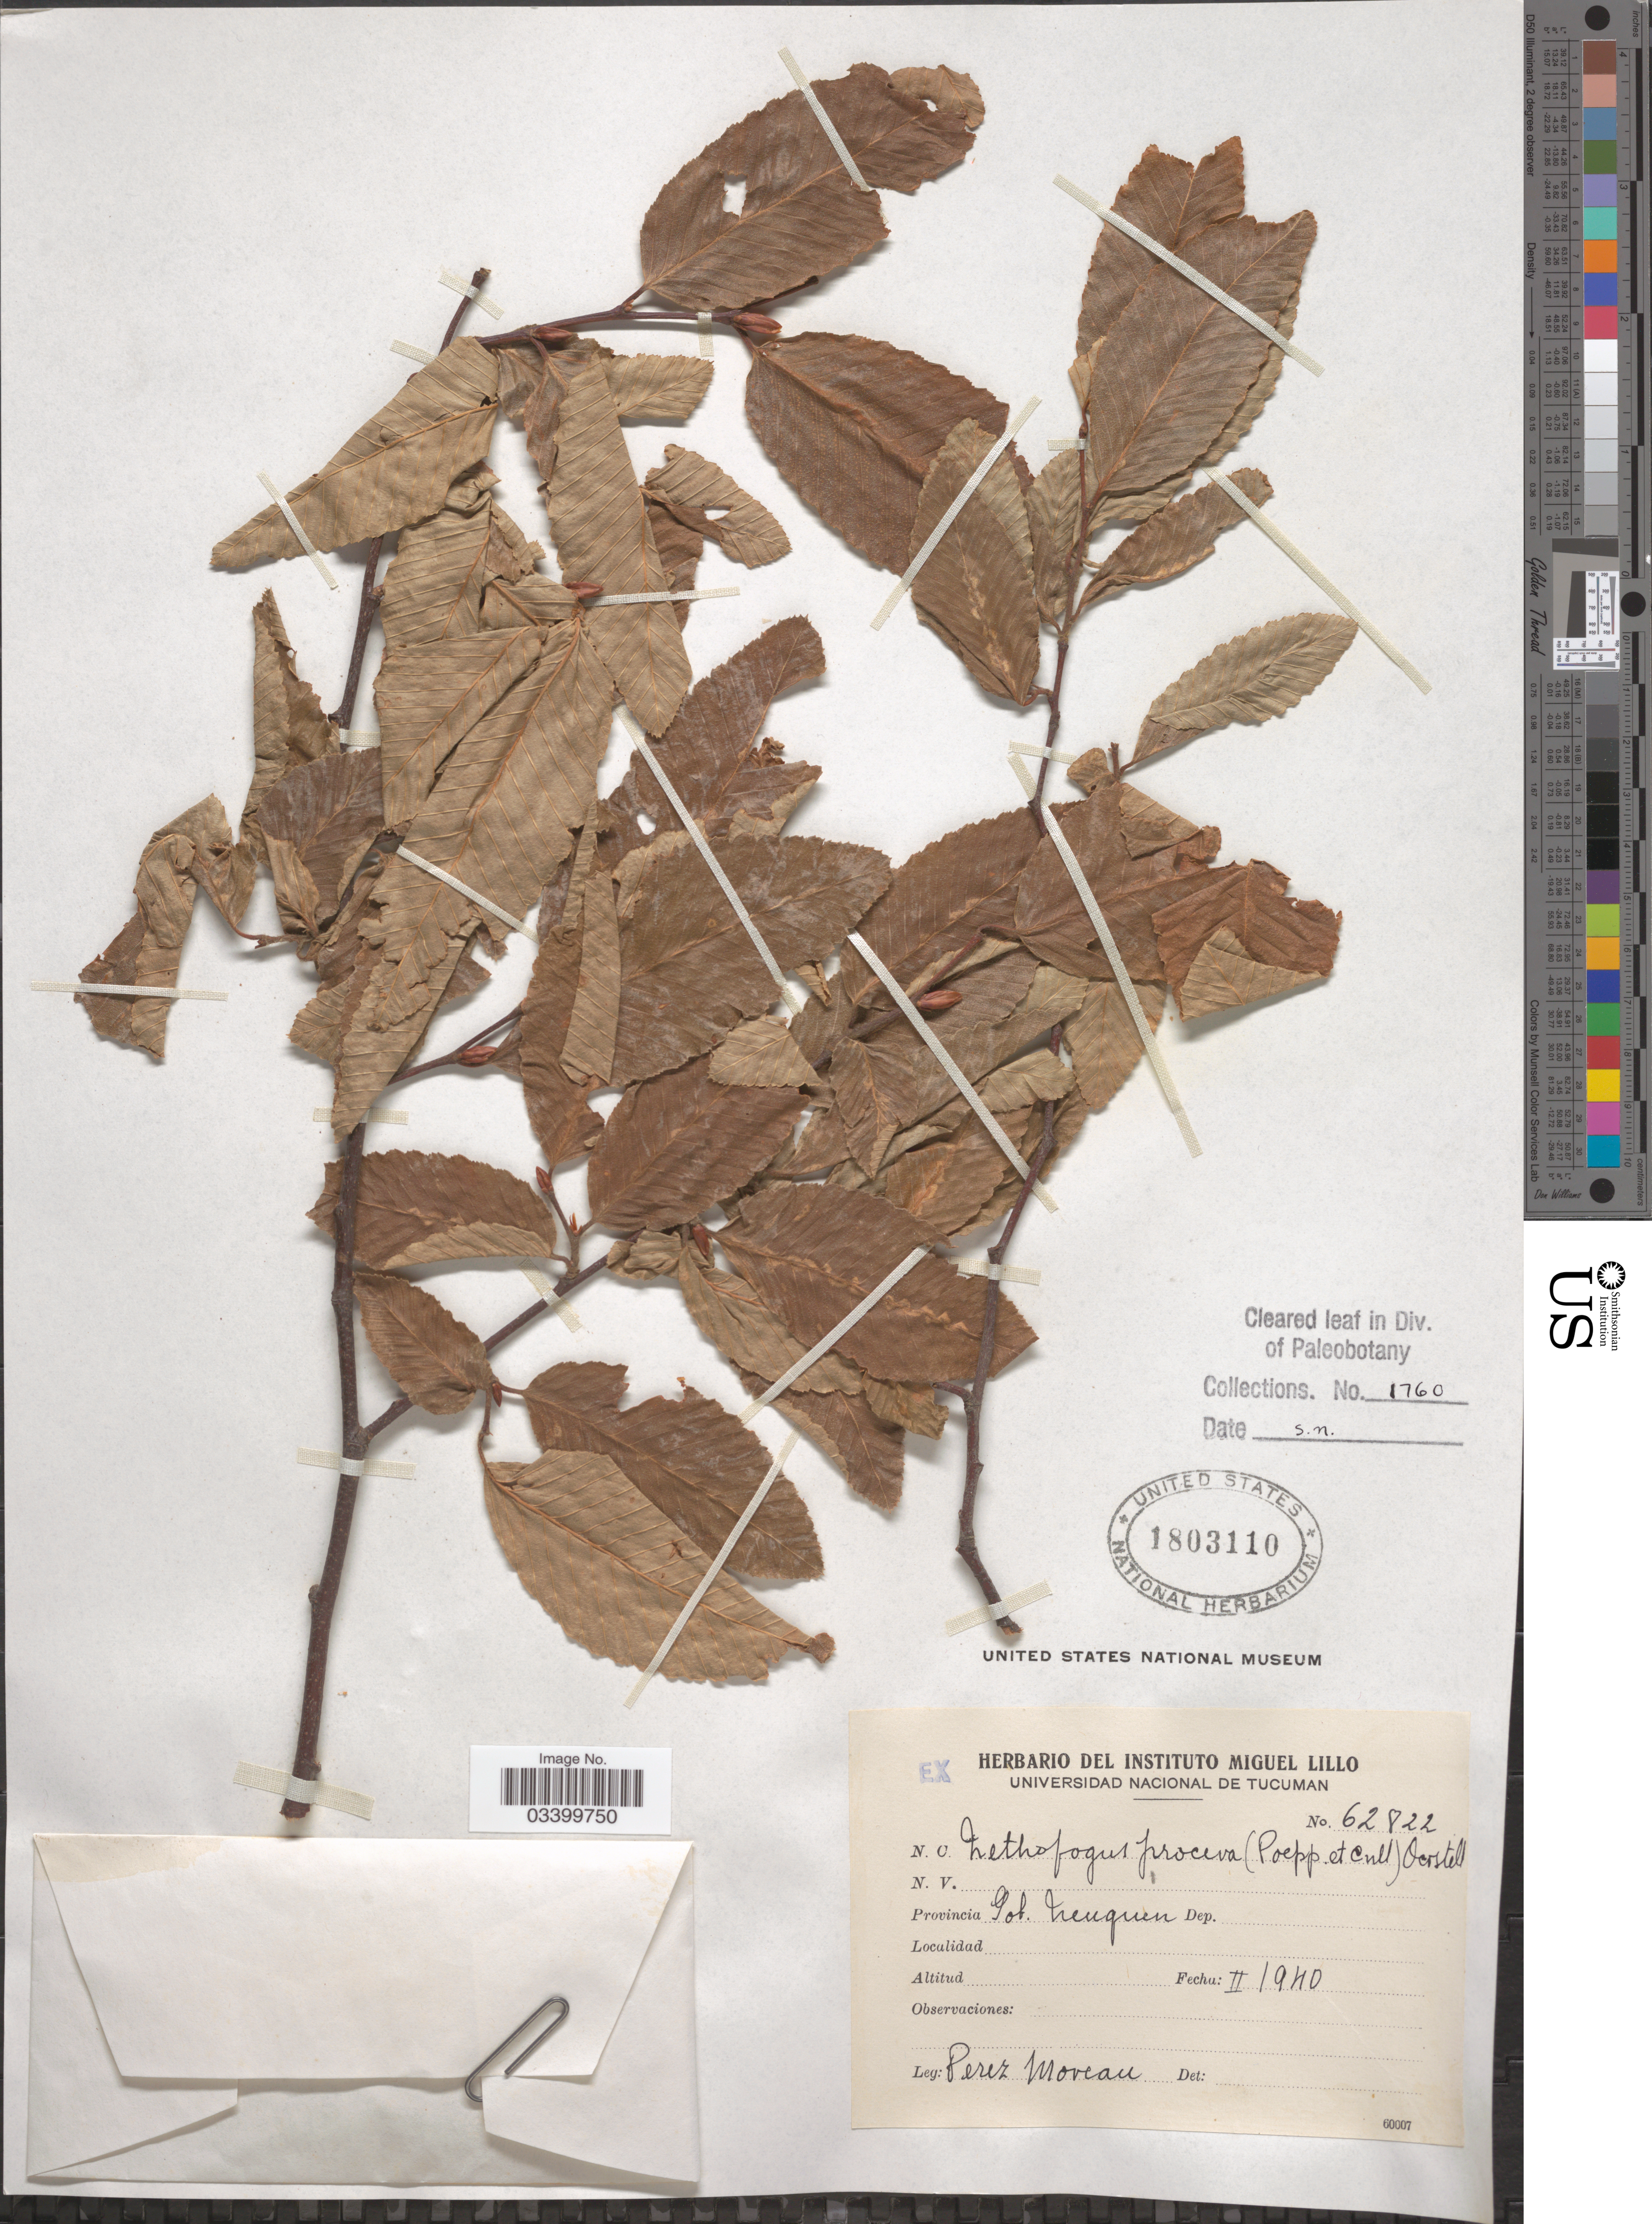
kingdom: Plantae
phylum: Tracheophyta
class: Magnoliopsida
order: Fagales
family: Nothofagaceae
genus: Nothofagus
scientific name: Nothofagus procera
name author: Oerst.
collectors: P. Moreau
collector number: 62822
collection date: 1940-02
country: Argentina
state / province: Neuquen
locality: Gob. Neuquen.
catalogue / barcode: US 1803110